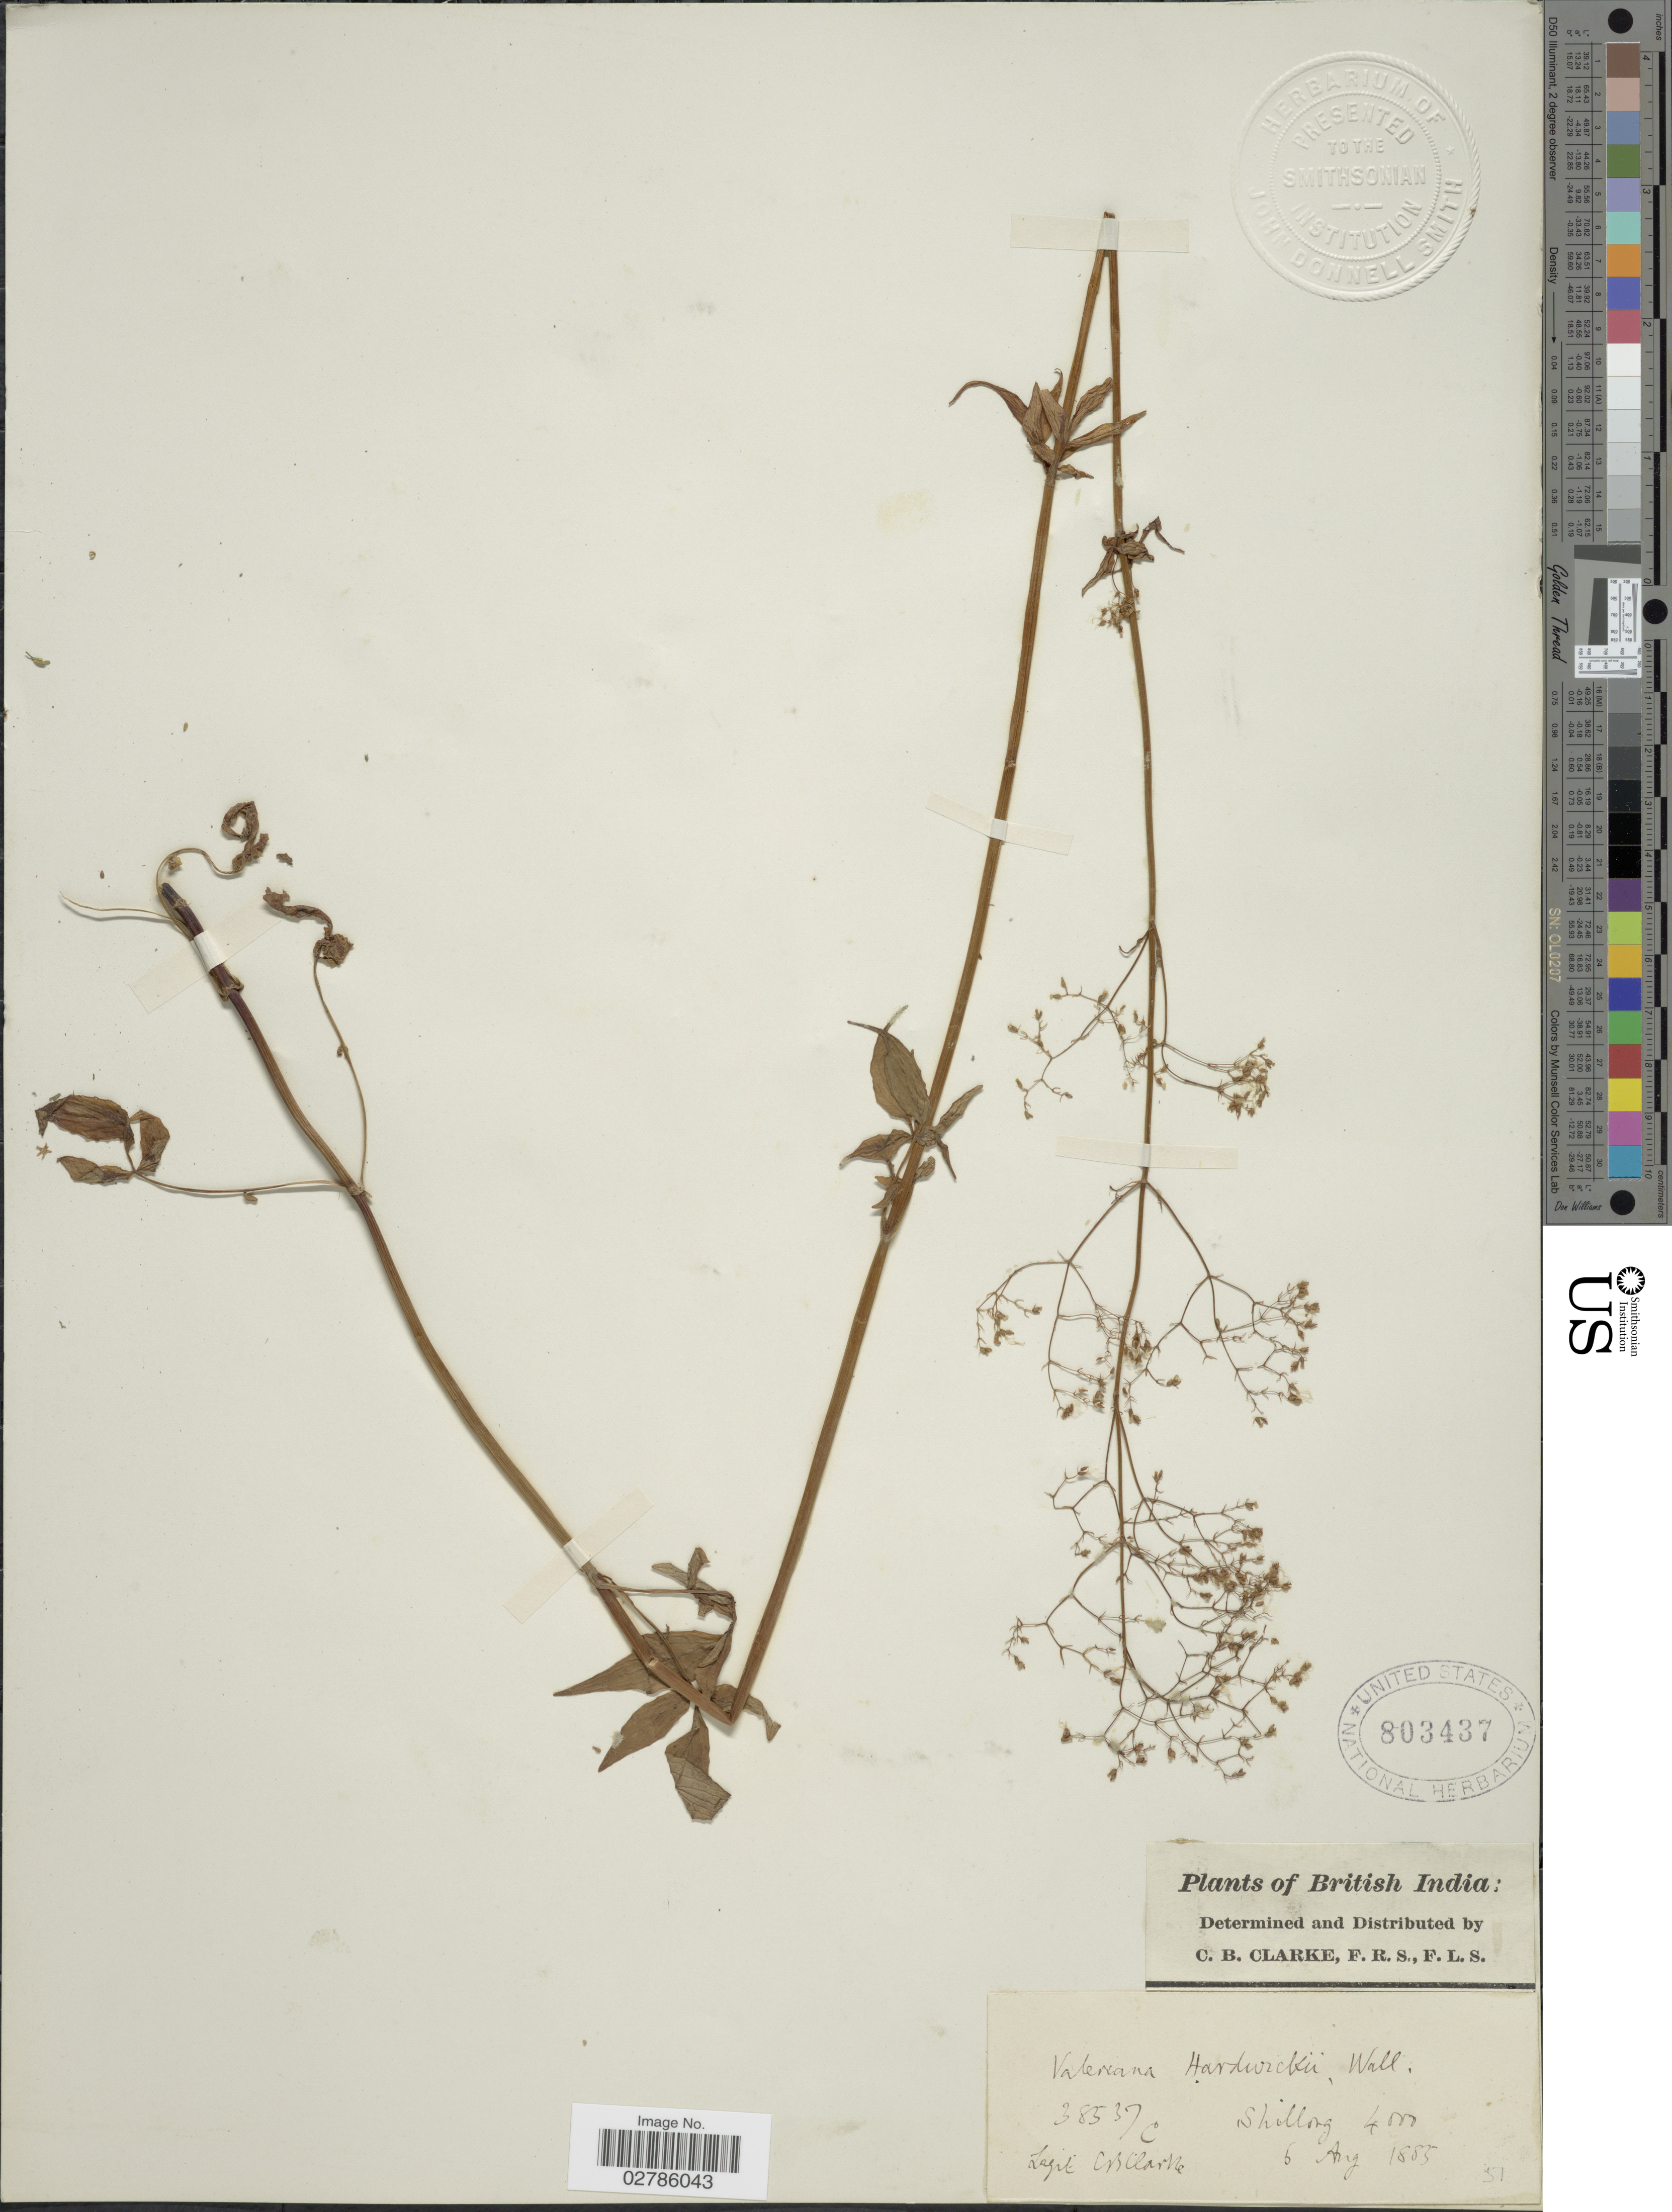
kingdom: Plantae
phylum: Tracheophyta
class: Magnoliopsida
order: Dipsacales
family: Caprifoliaceae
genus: Valeriana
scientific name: Valeriana hardwickii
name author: Wall.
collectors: C. B. Clarke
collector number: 38537C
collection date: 1885-08-06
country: India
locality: Shillong, British India.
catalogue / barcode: US 803437